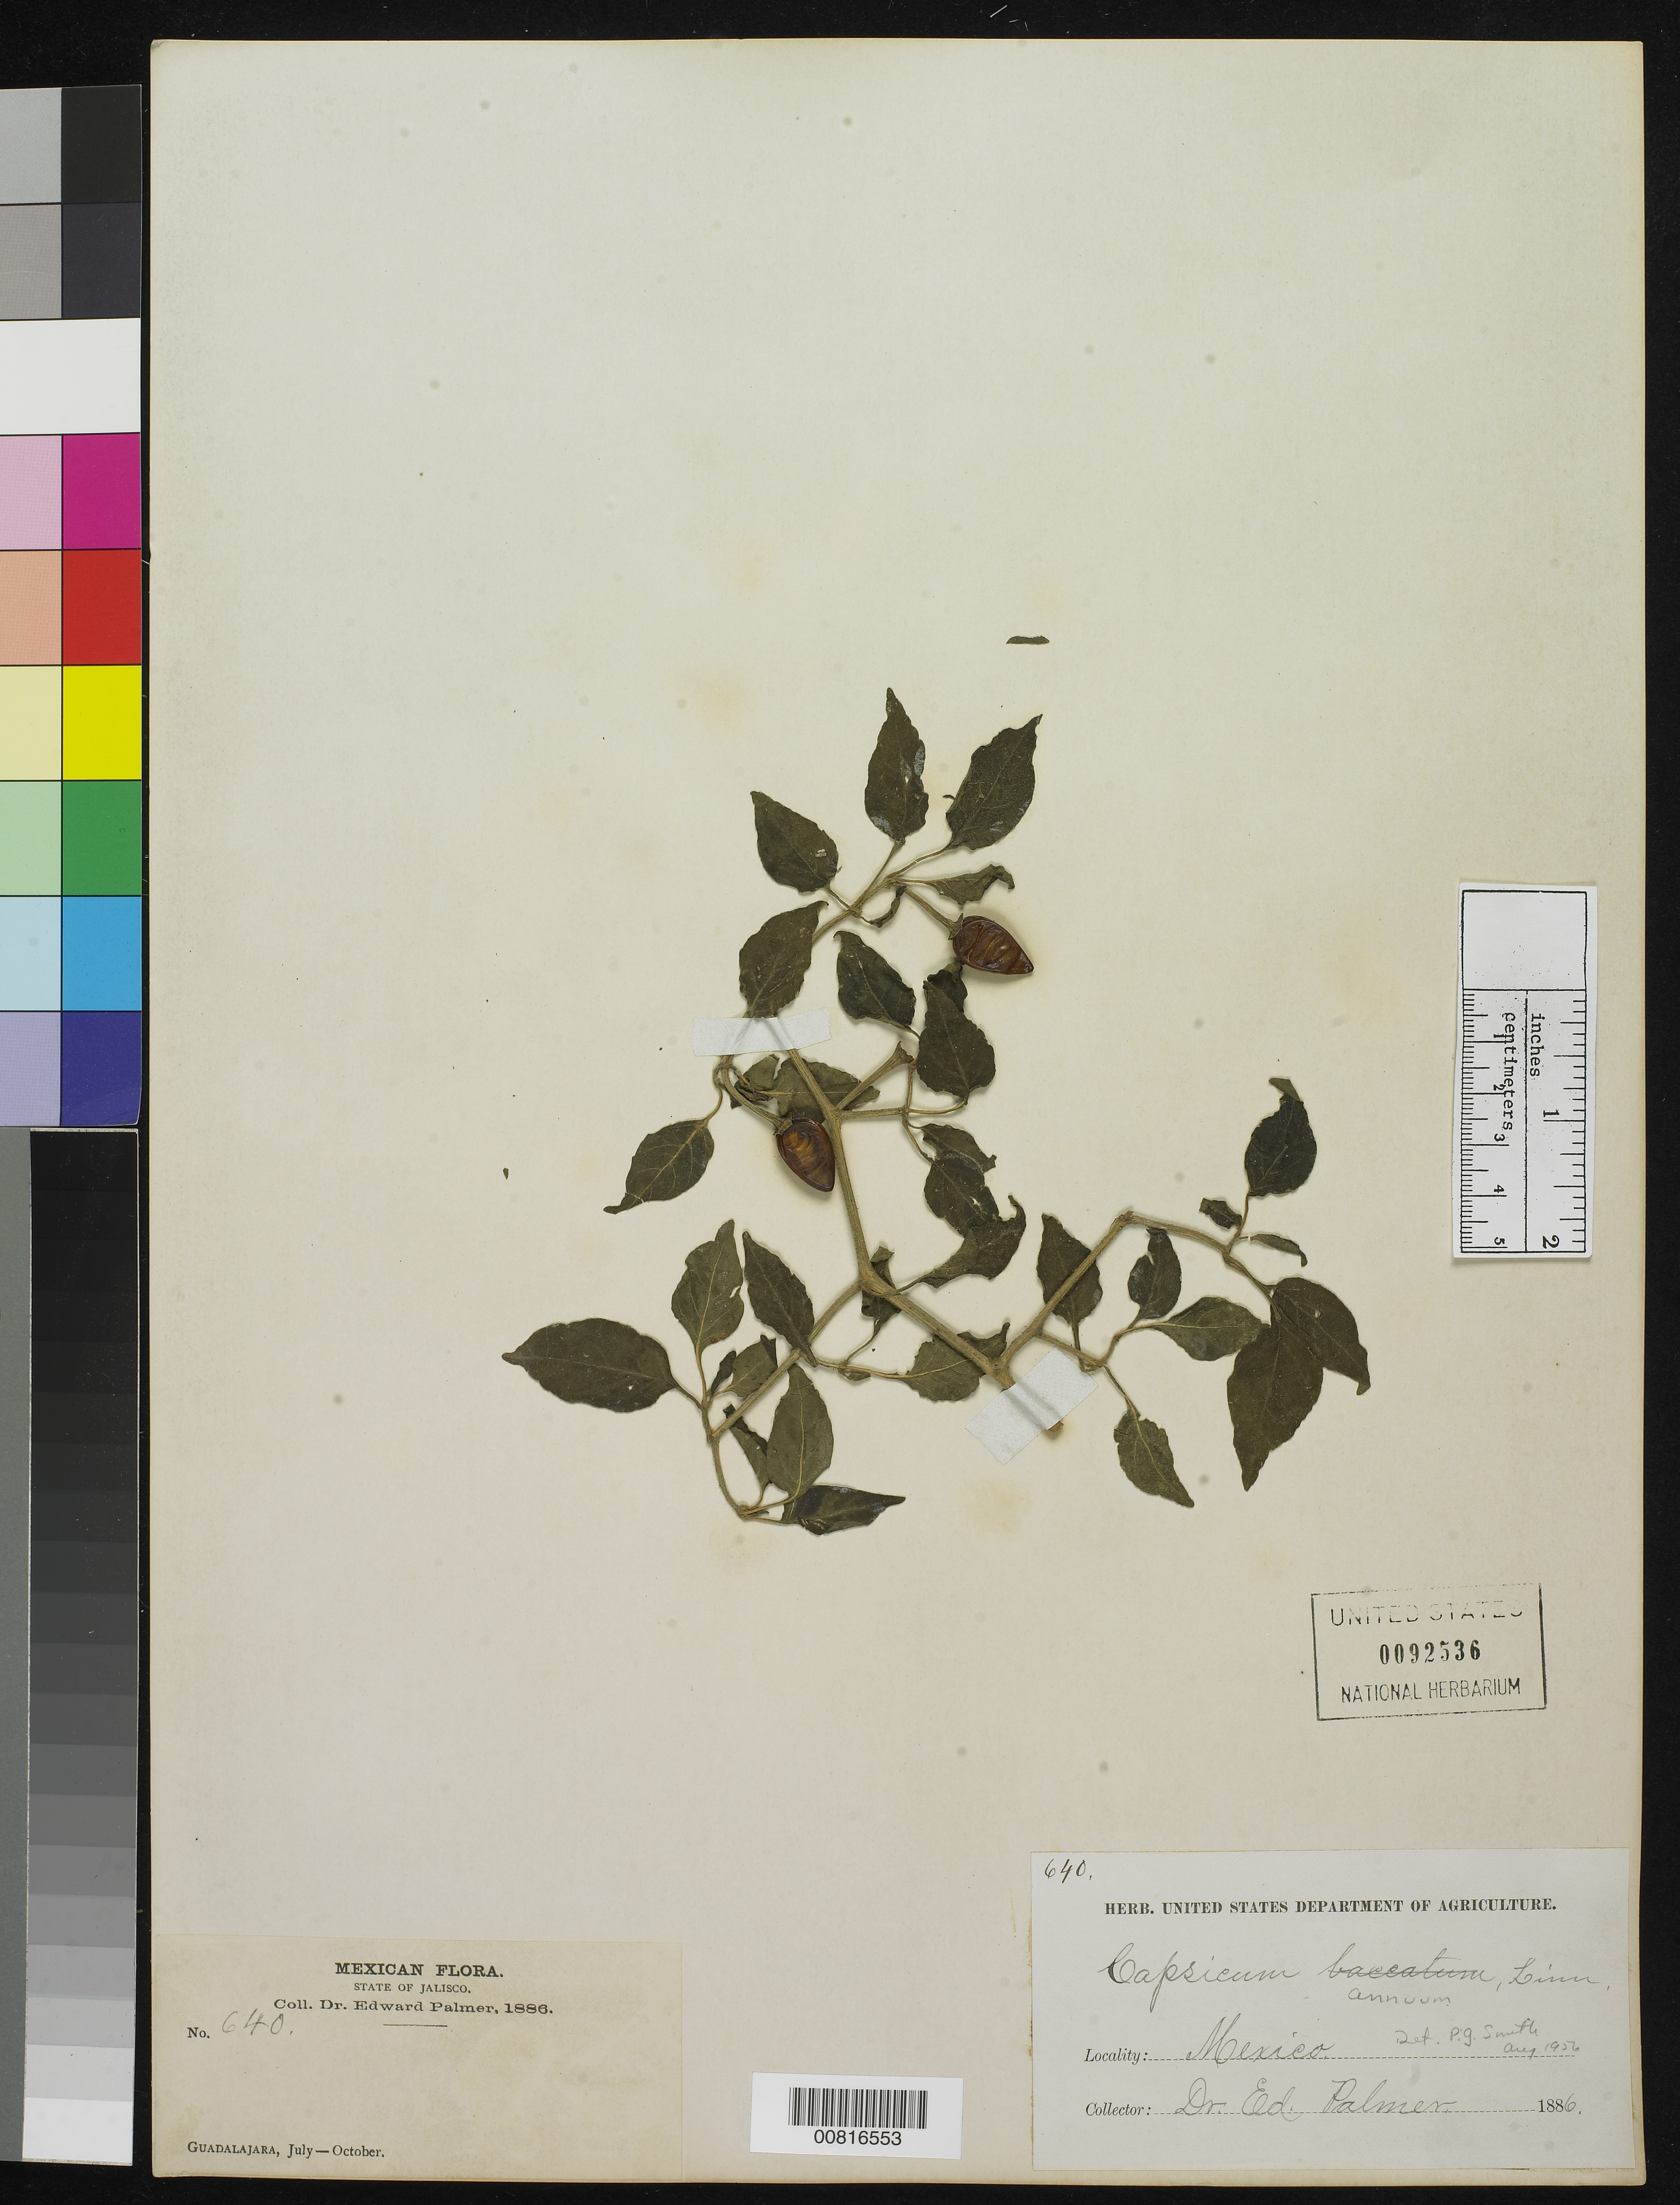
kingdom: Plantae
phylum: Tracheophyta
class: Magnoliopsida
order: Solanales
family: Solanaceae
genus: Capsicum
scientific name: Capsicum frutescens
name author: L.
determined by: Barboza, G. E., (CORD), Museo Botanico - Cordoba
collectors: E. Palmer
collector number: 640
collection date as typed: Jul 1886 to -- Oct 1886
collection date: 1886-07/1886-10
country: Mexico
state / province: Jalisco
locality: Guadalajara, Jalisco.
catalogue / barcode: US 92536